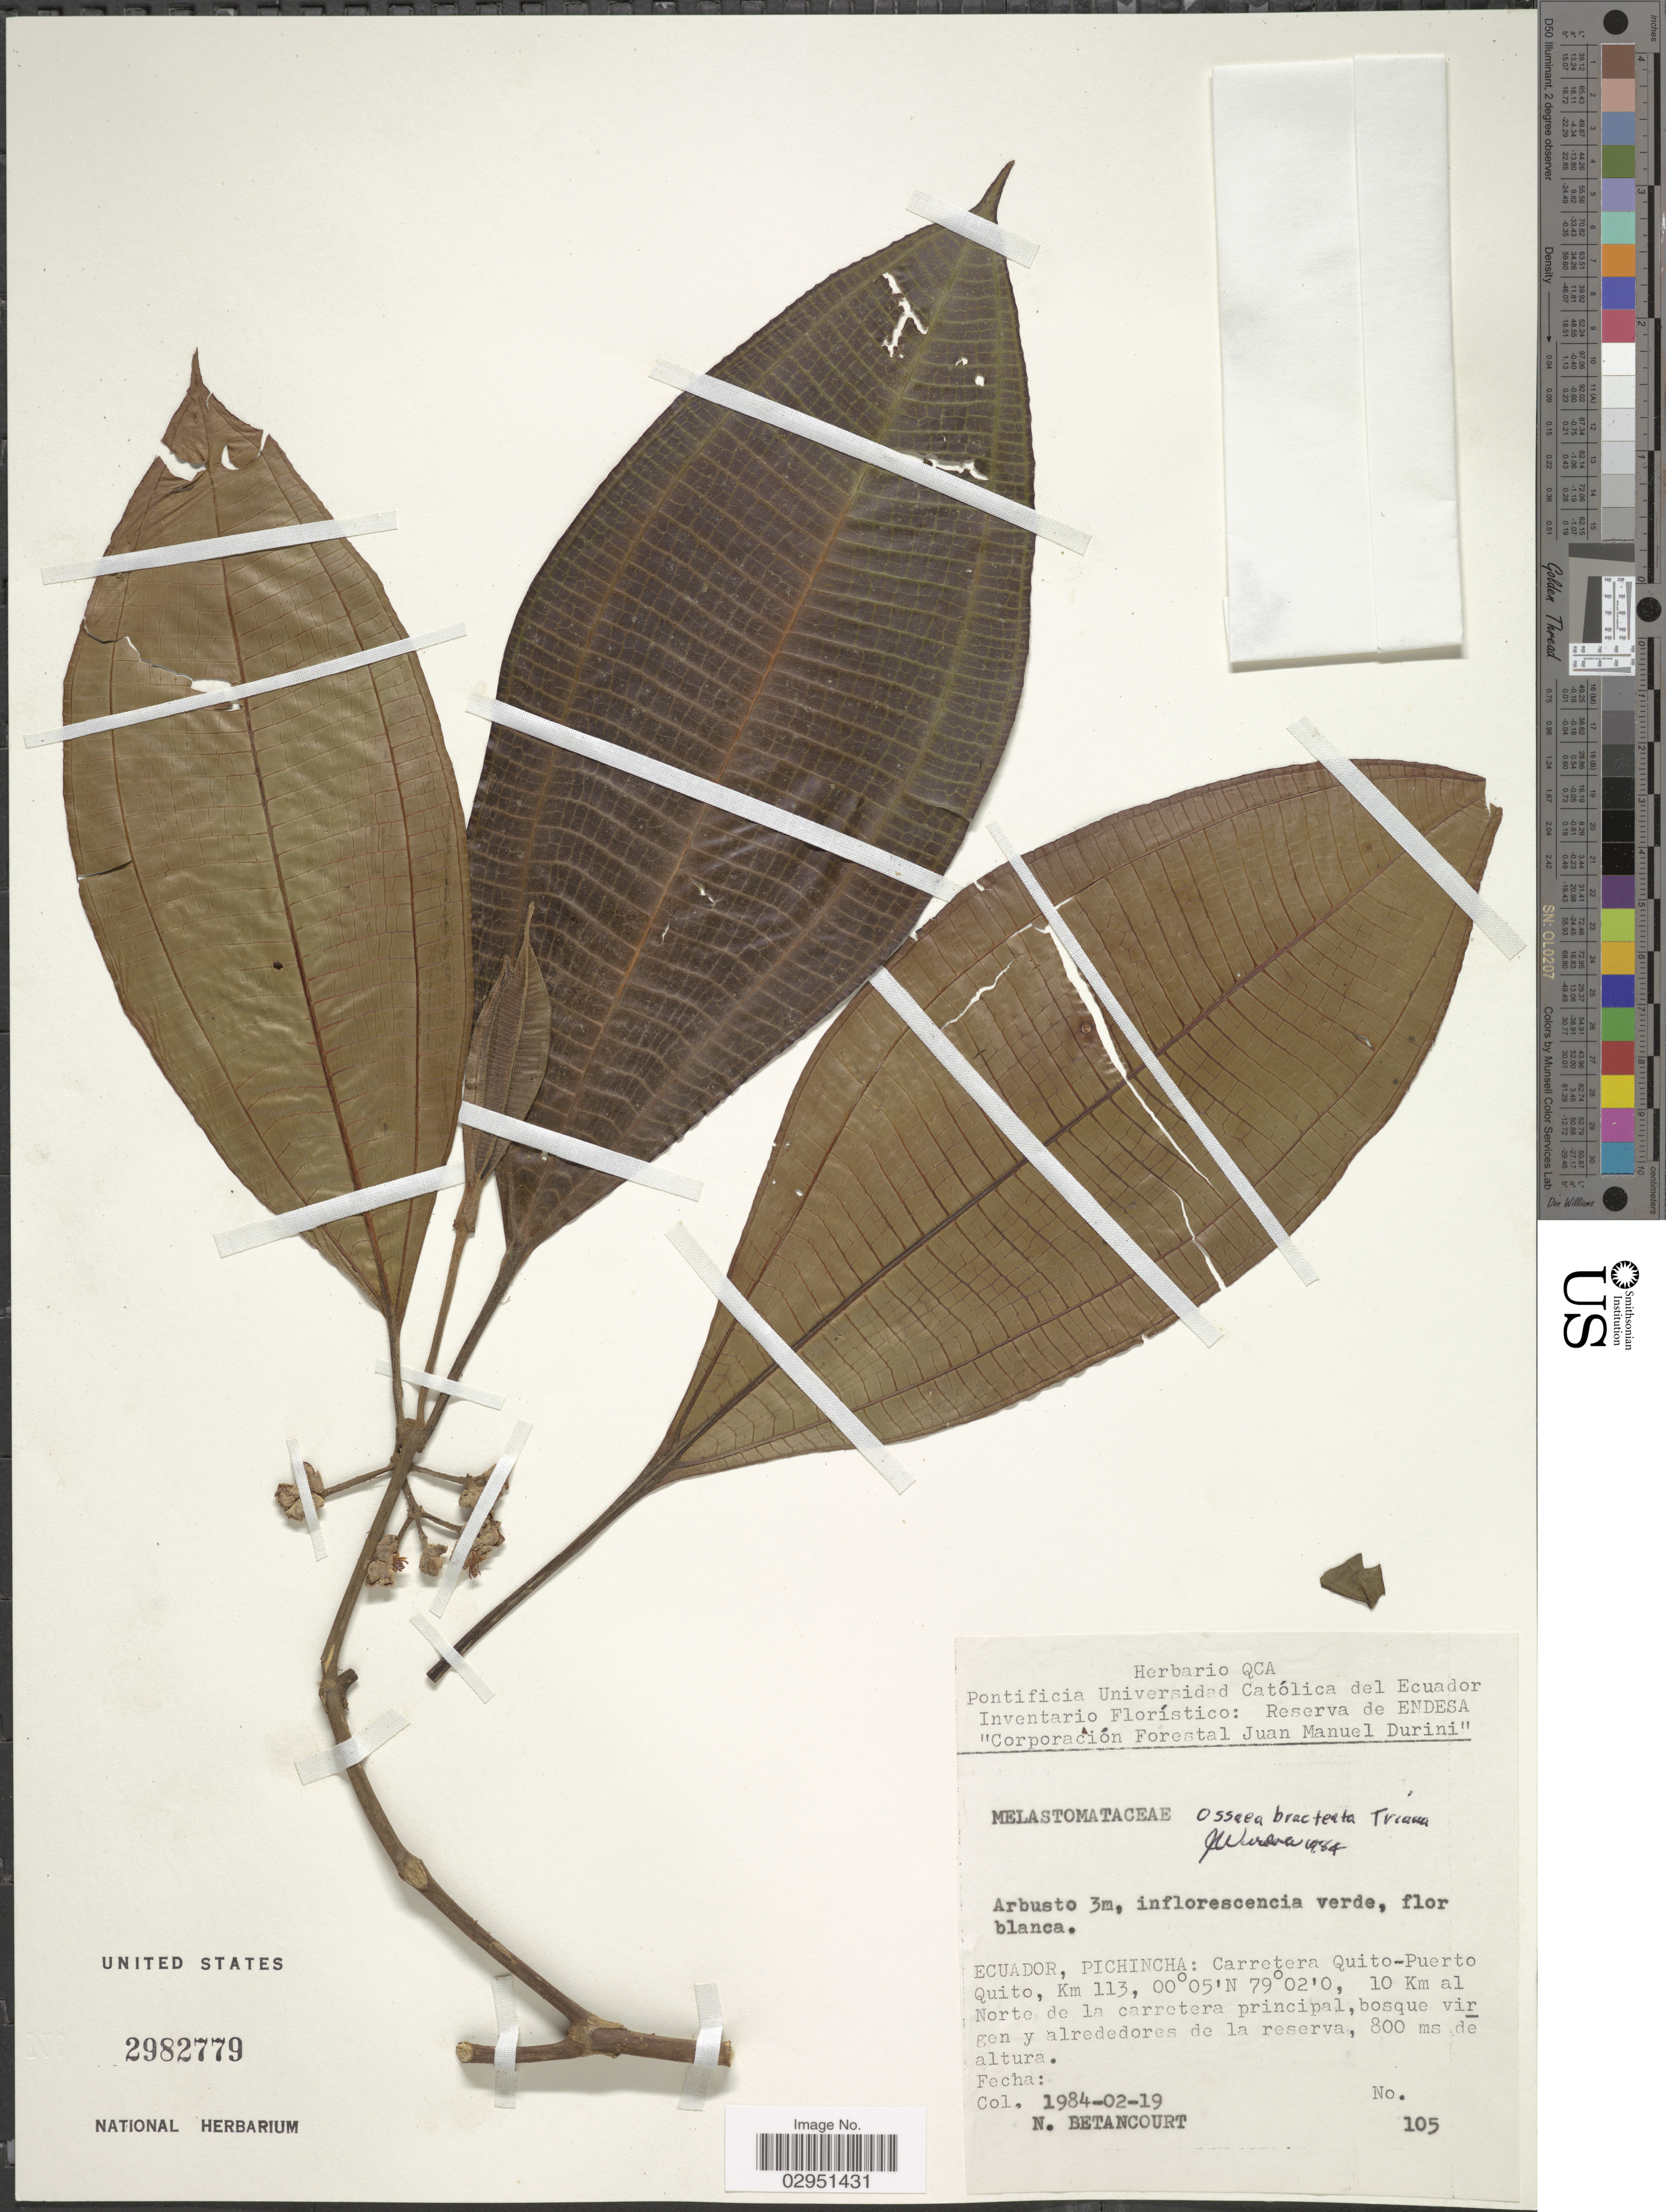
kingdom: Plantae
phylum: Tracheophyta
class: Magnoliopsida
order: Myrtales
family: Melastomataceae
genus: Ossaea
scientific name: Ossaea bracteata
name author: Triana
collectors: N. Betancourt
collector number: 105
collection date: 1984-02-19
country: Ecuador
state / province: Pichincha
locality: Carretera Quito-Puerto Quito, Km 113, 10 Km al Norte de la carretera principal.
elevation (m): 800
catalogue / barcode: US 2982779